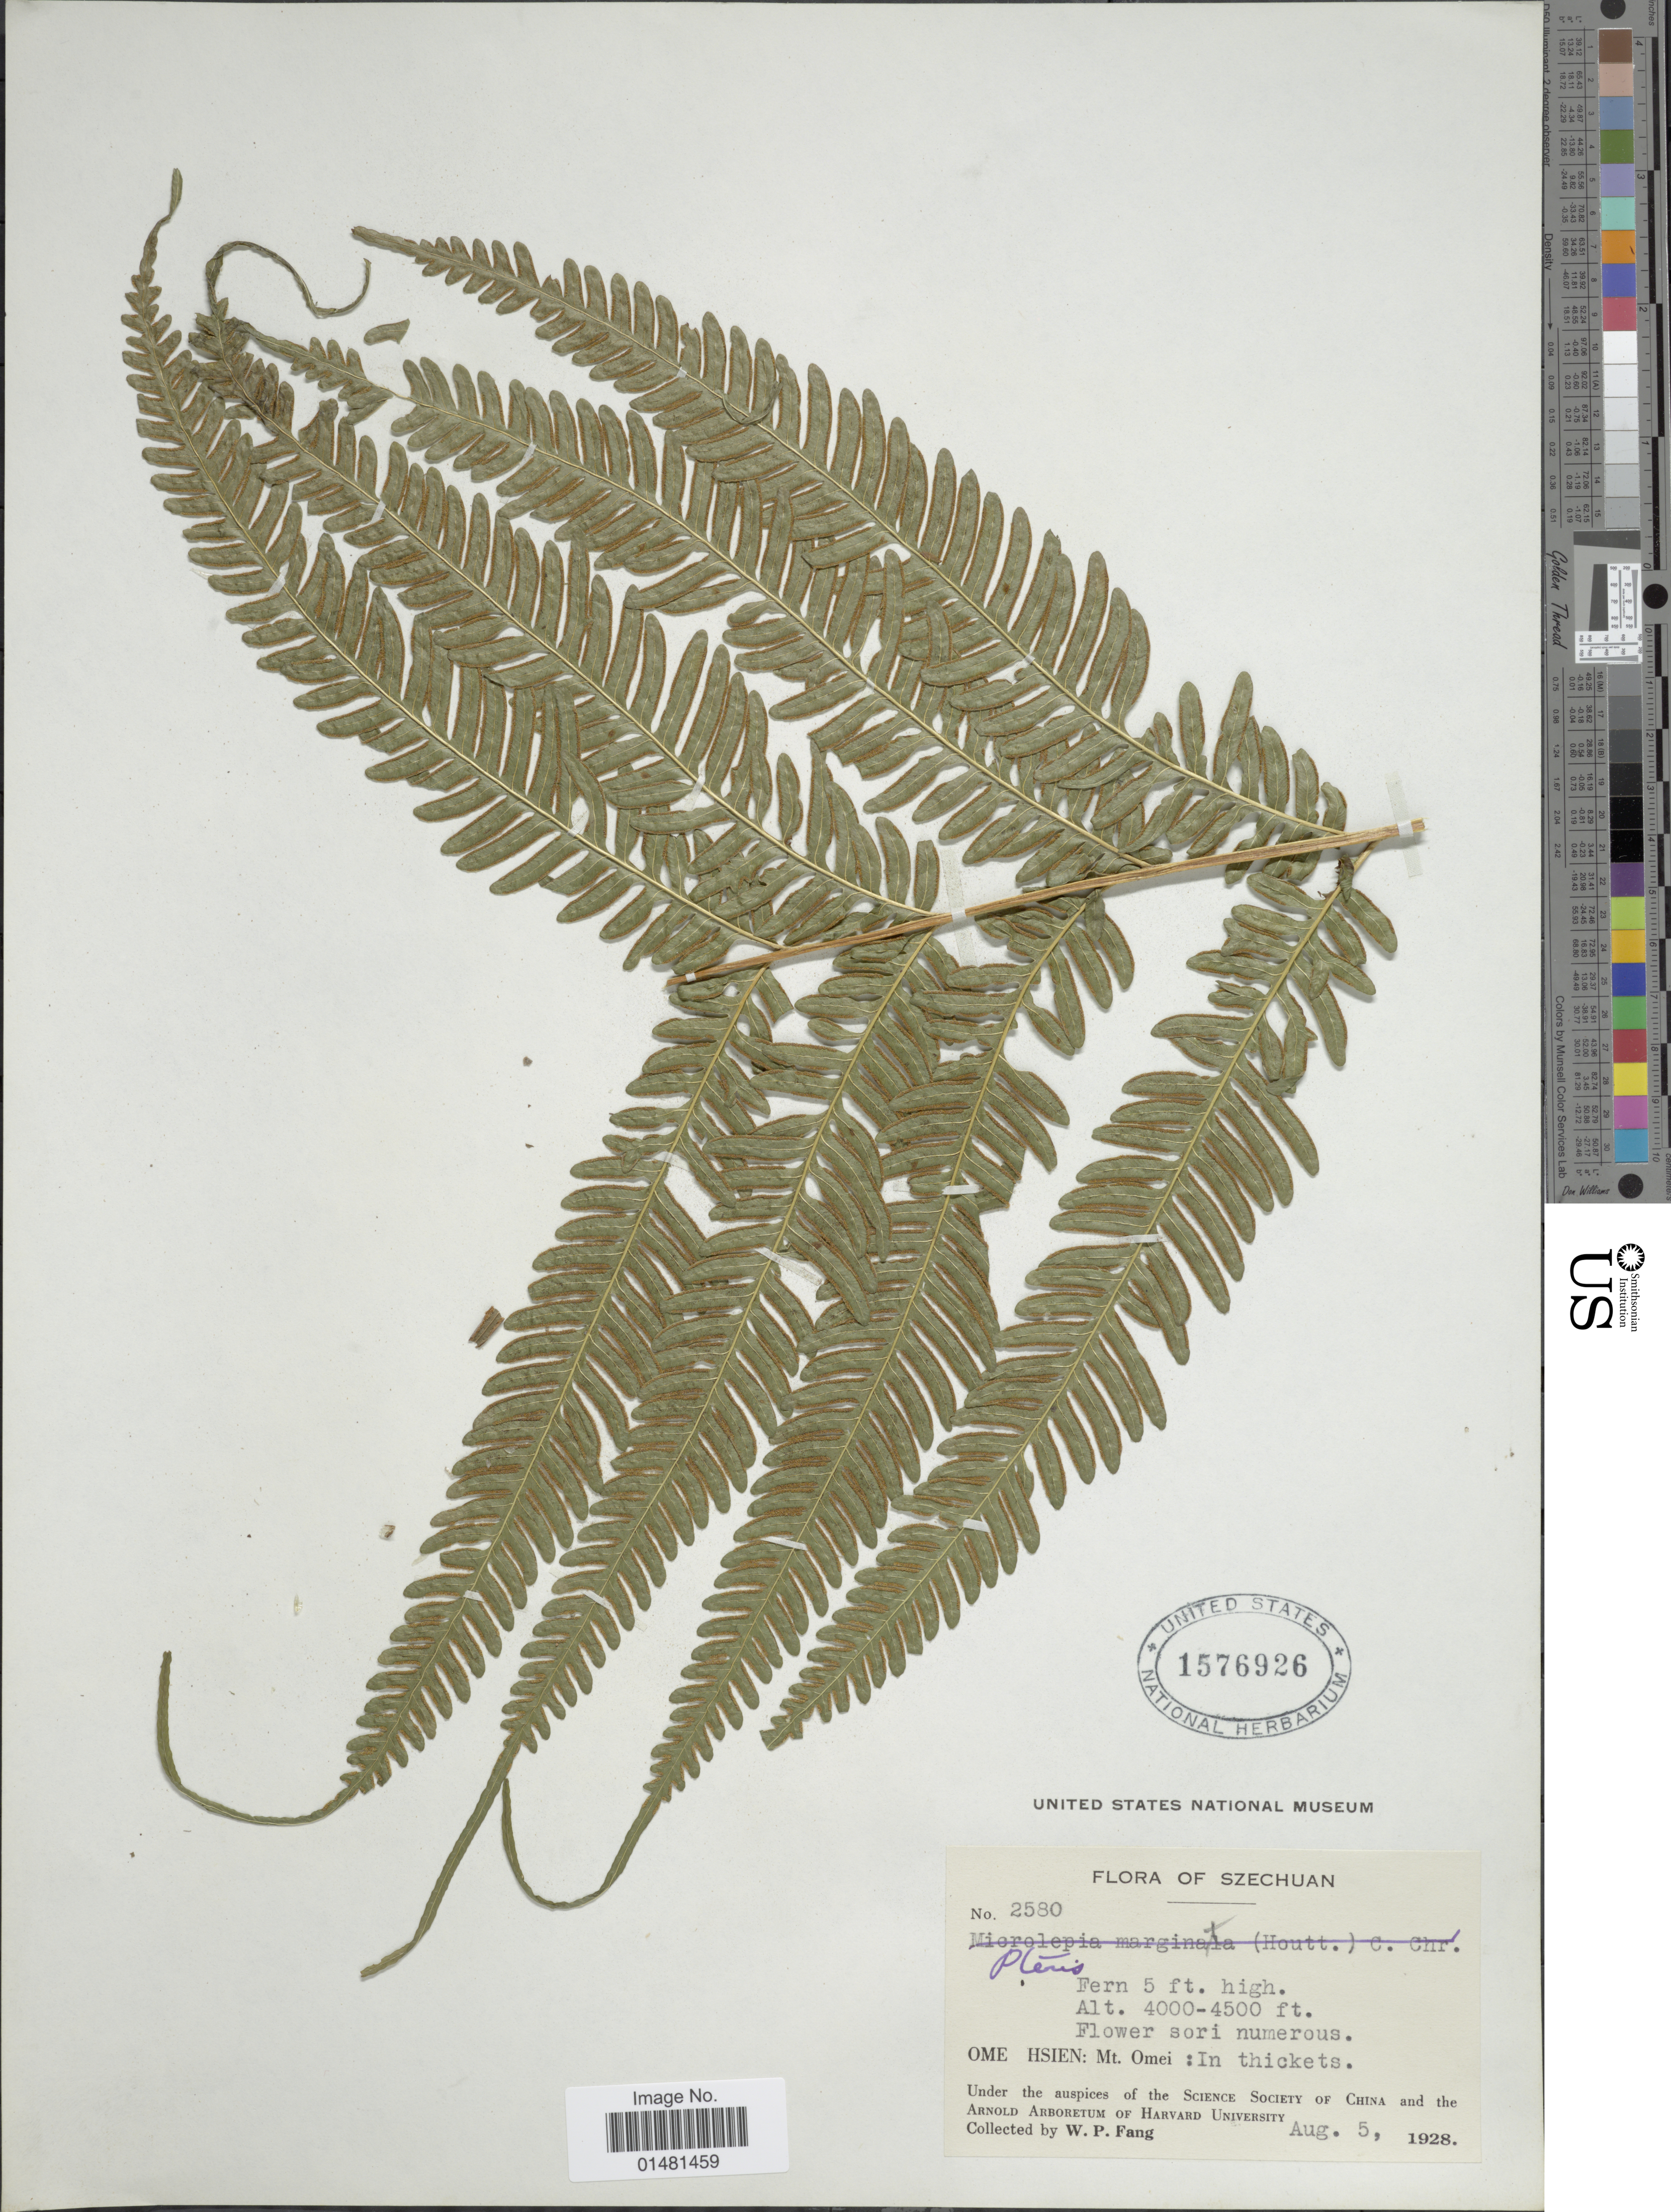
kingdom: Plantae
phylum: Tracheophyta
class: Polypodiopsida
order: Polypodiales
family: Pteridaceae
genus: Pteris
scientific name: Pteris sp.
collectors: W. P. Fang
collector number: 2580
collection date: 1928-08-05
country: China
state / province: Sichuan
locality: Szechuan, Ome Hsien: Mt Omei: In thickets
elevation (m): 1219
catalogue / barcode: US 1576926